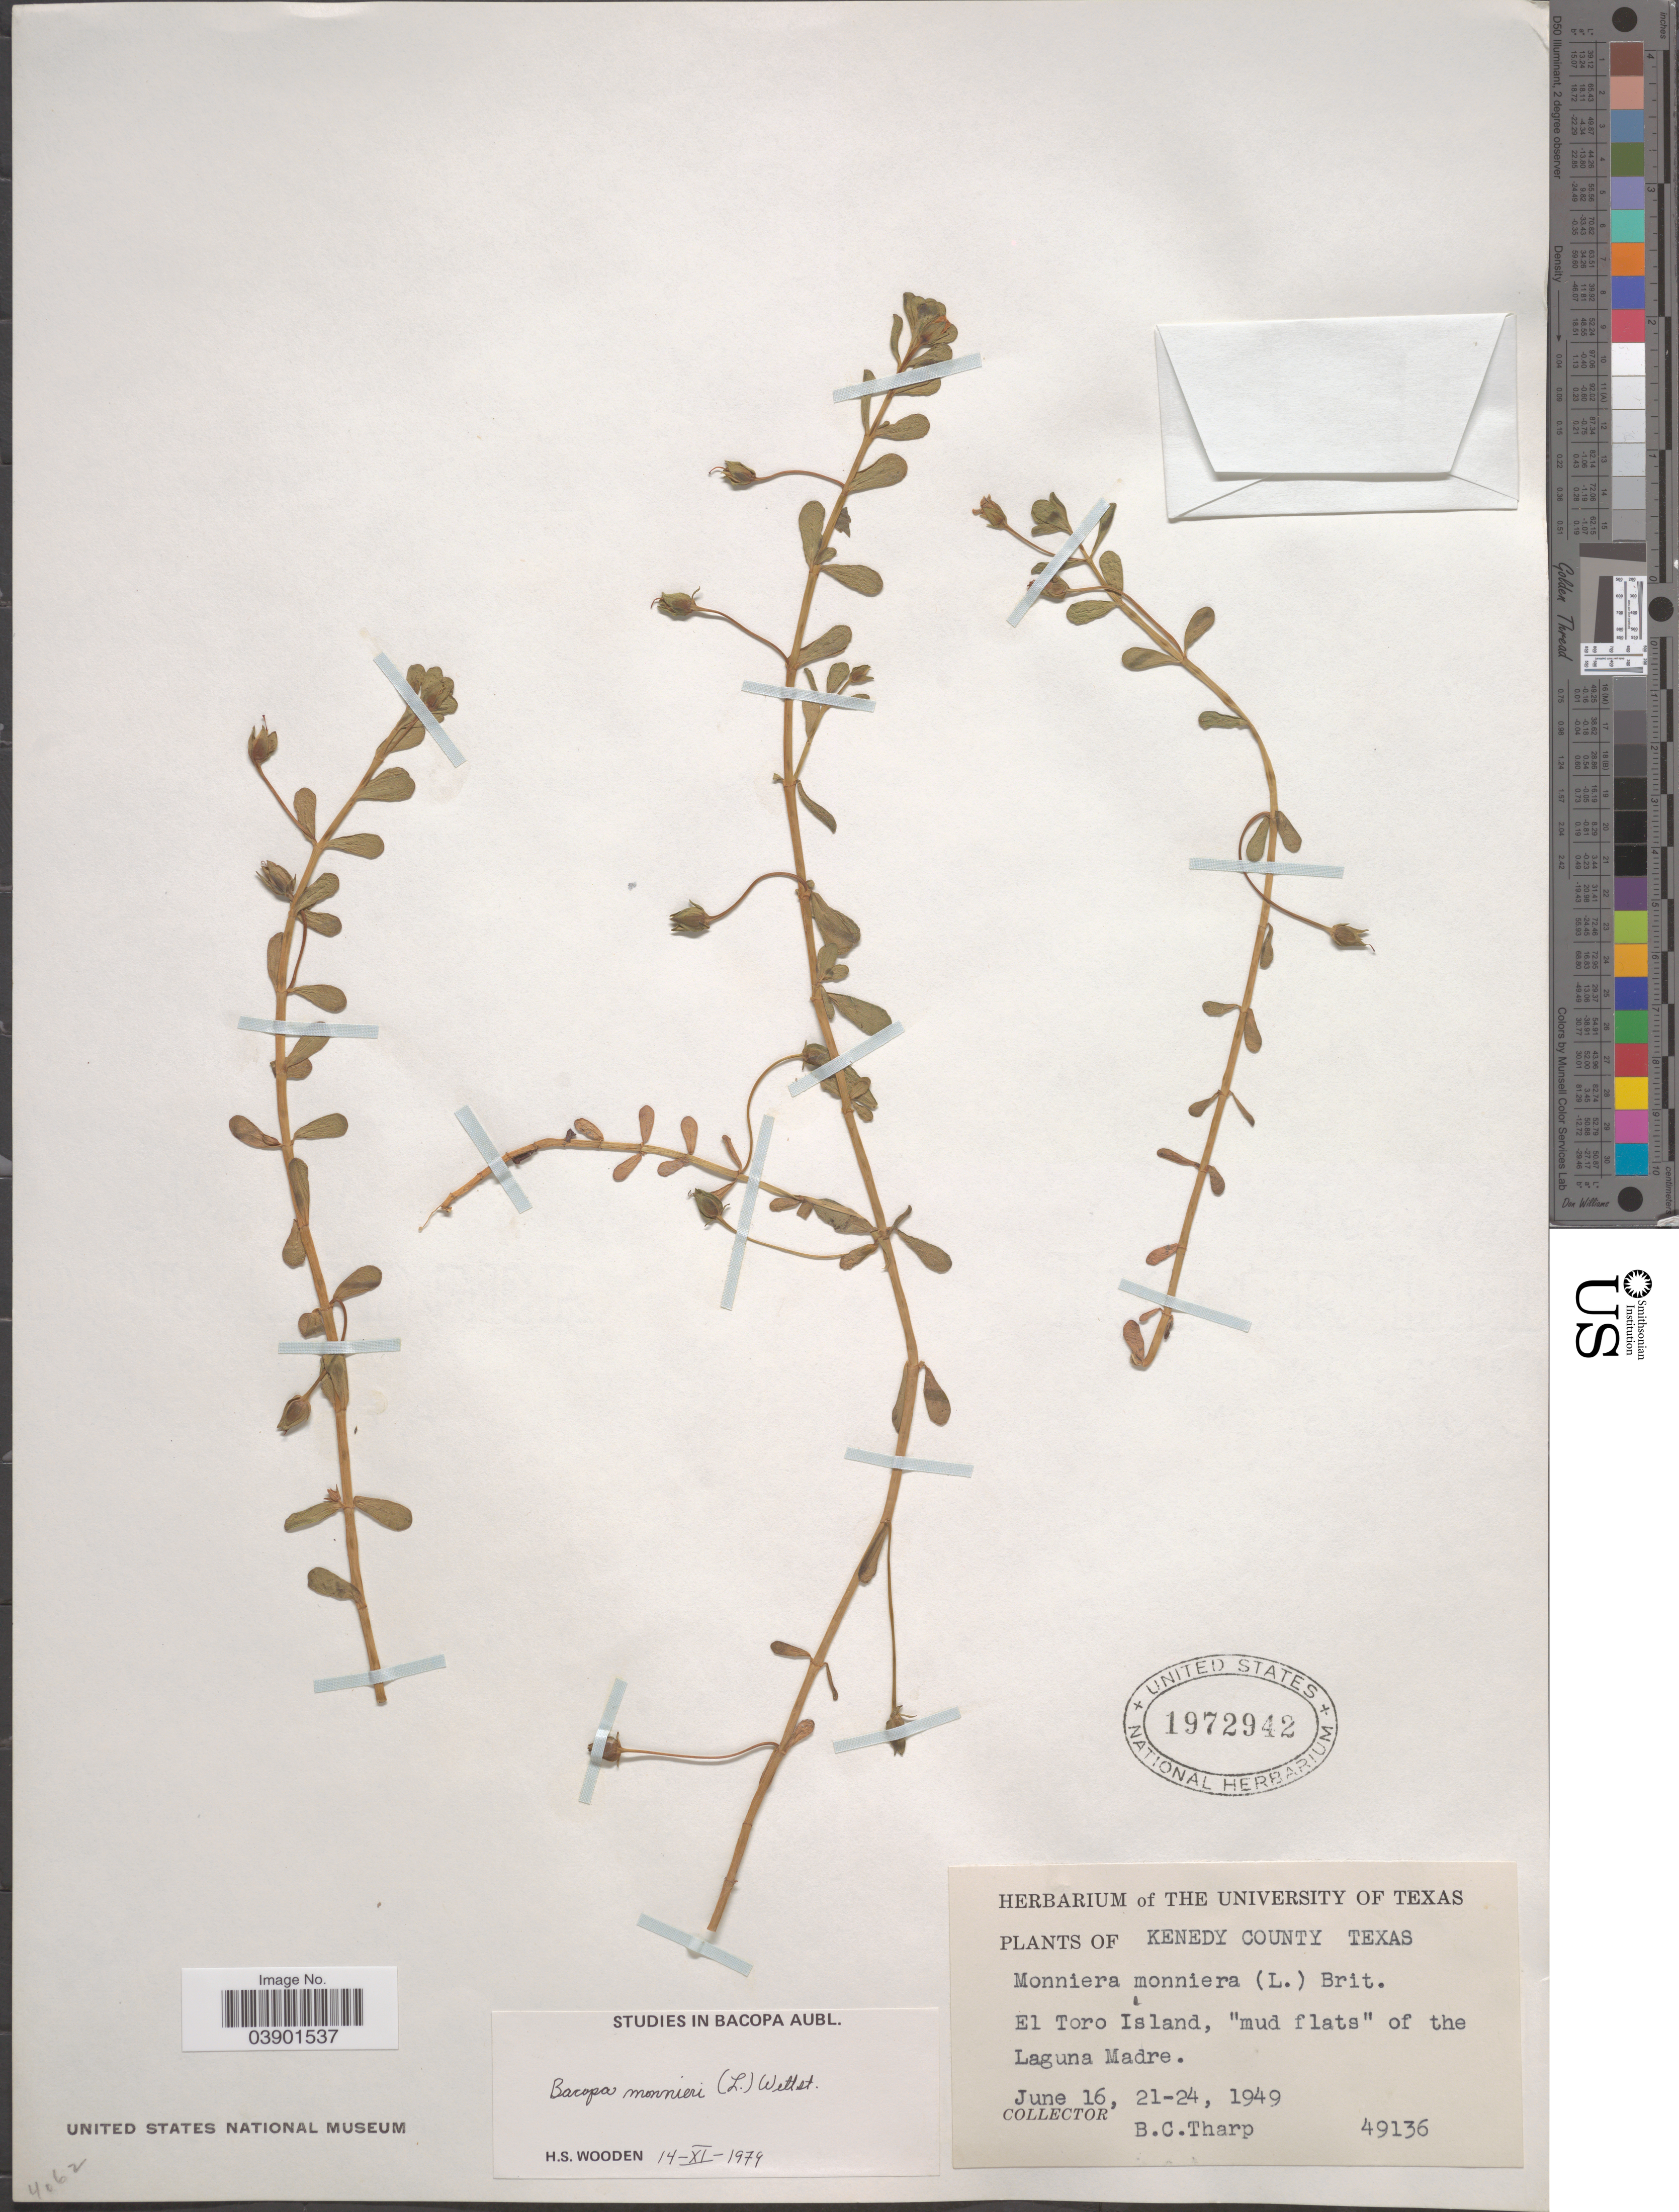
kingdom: Plantae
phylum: Tracheophyta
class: Magnoliopsida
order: Lamiales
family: Plantaginaceae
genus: Bacopa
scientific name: Bacopa monnieri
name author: (L.) Pennell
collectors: B. C. Tharp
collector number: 49136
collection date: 1949-06-16/1949-06-24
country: United States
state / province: Texas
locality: Kenedy County. El Toro Island, "mud flats" of the Laguna Madre.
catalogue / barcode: US 1972942